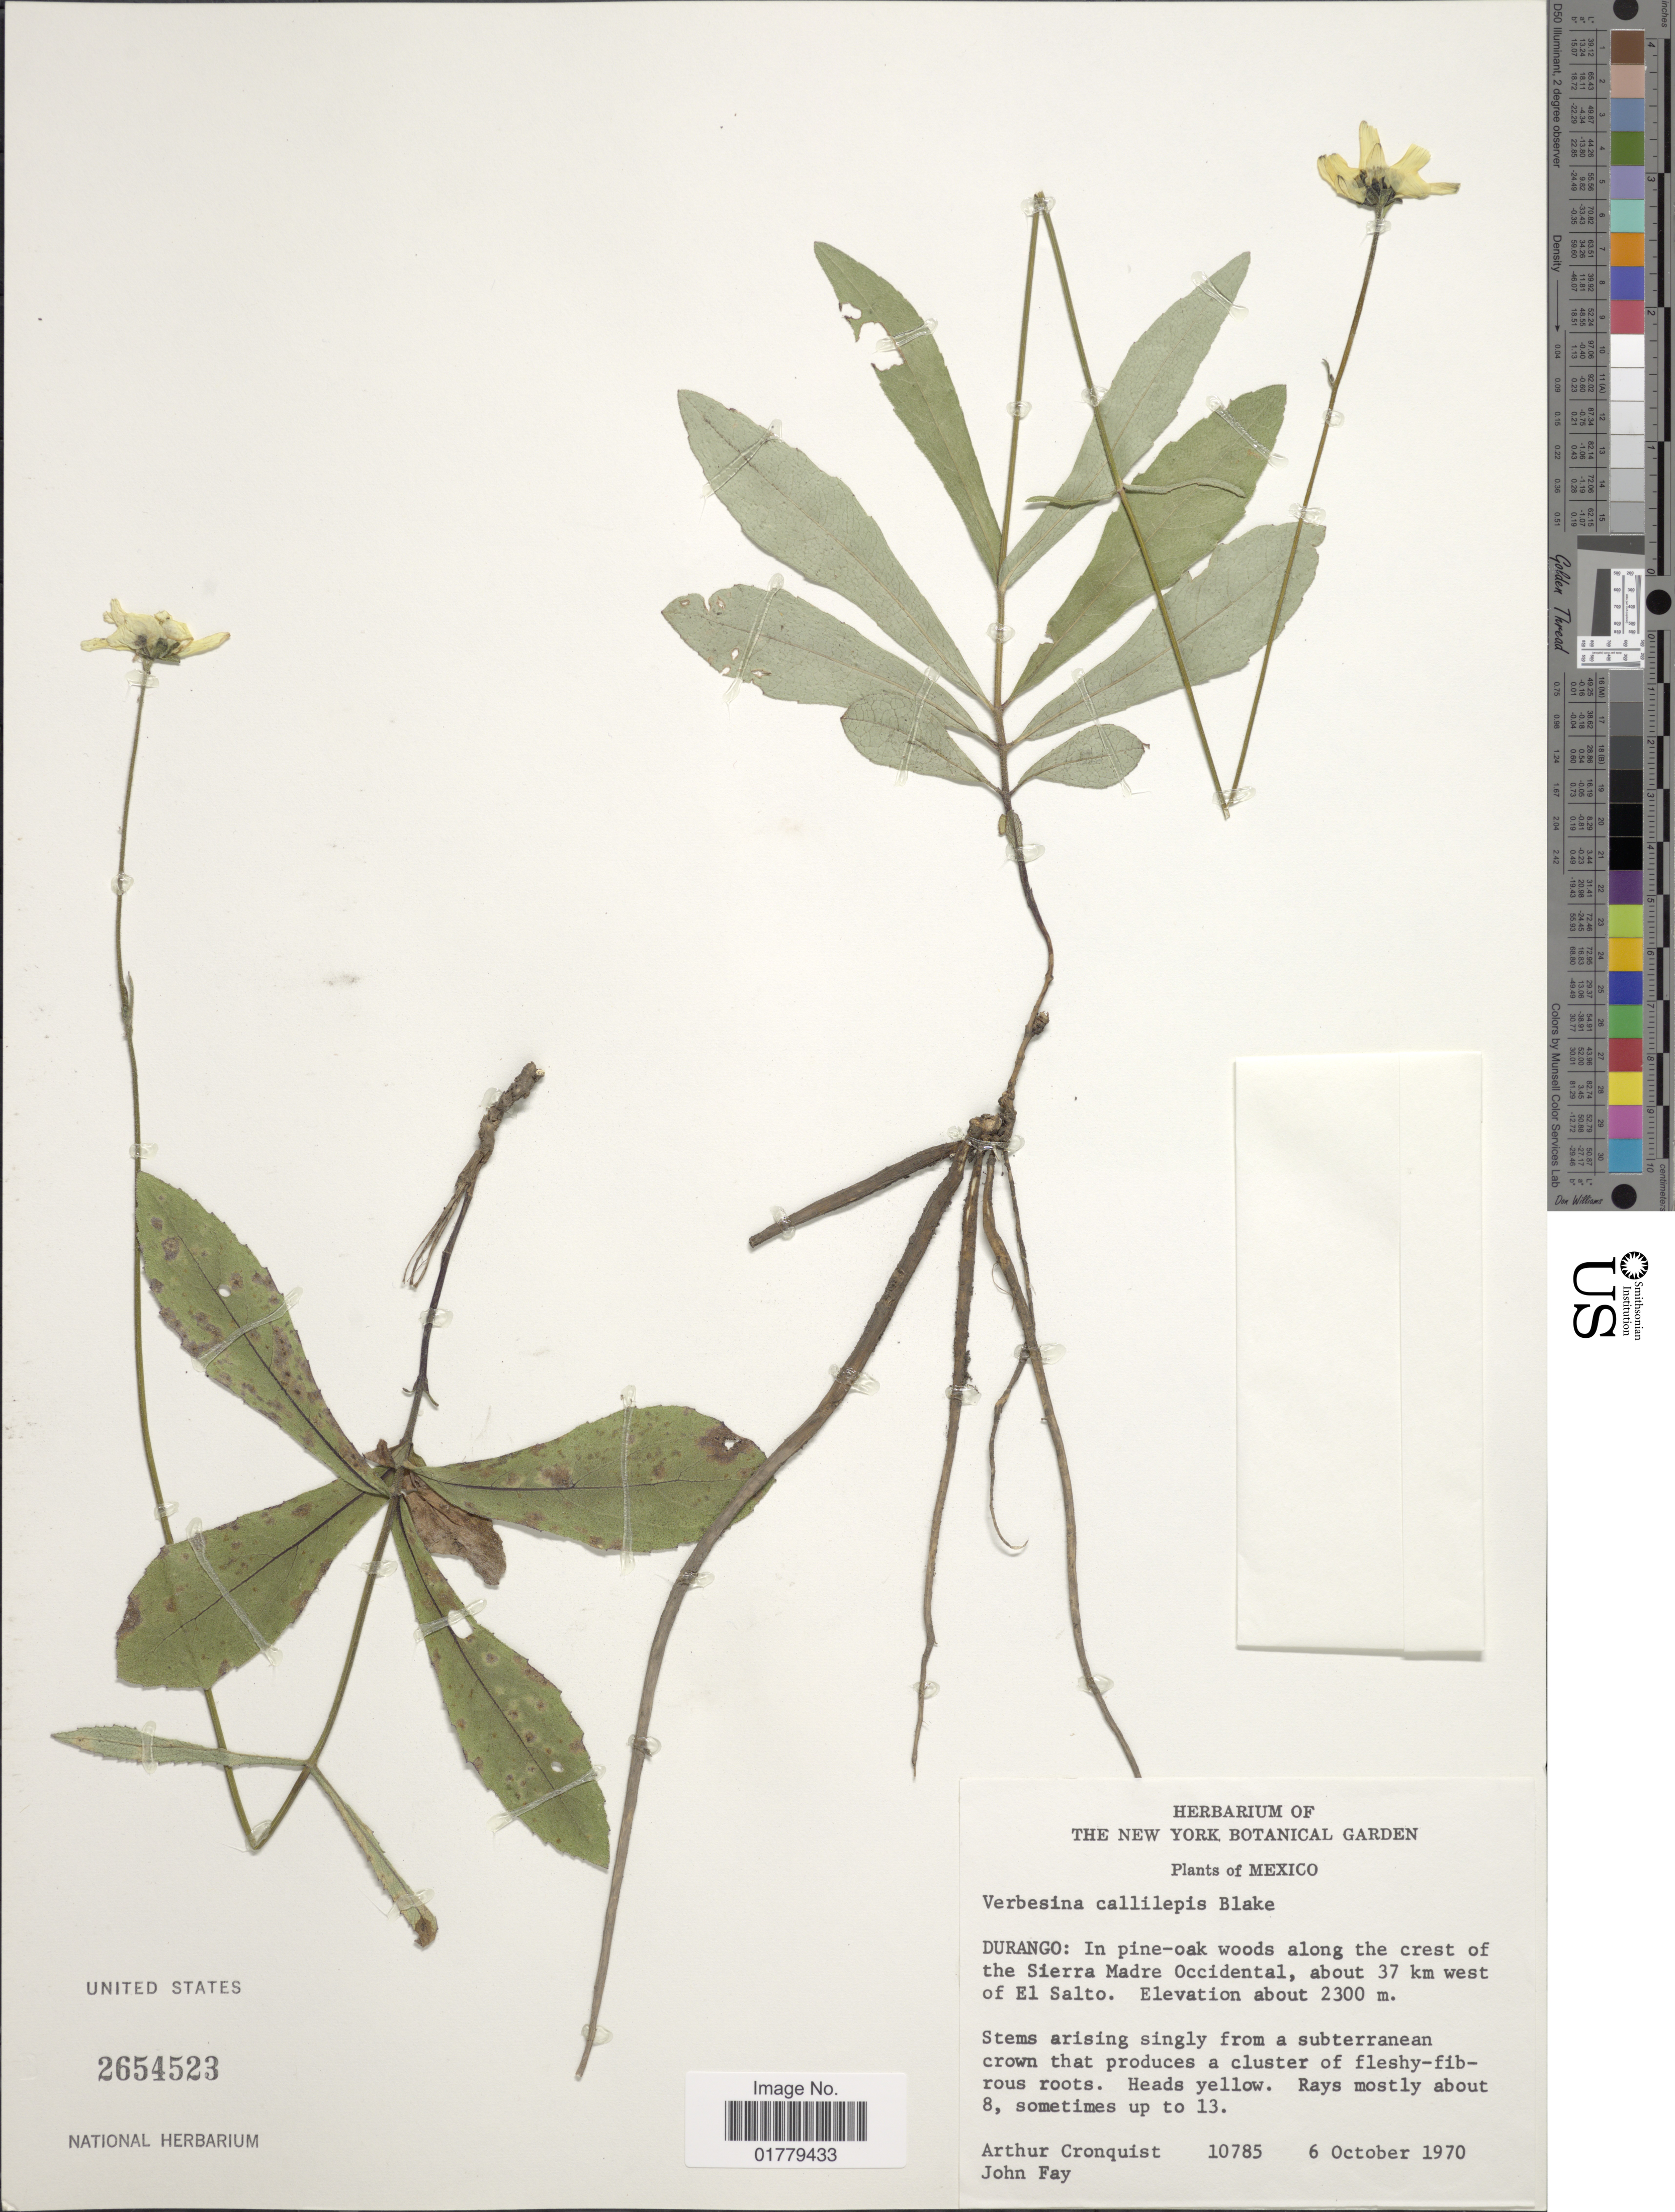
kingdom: Plantae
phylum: Tracheophyta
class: Magnoliopsida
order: Asterales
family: Asteraceae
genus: Verbesina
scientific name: Verbesina callilepis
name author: S.F. Blake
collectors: A. J. Cronquist & J. M. Fay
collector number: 10785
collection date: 1970-10-06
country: Mexico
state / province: Durango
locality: Durango: In pine-oak woods along the crest of the Sierra Madre Occidental, about 37 km west of El Salto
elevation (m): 2300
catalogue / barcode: US 2654523